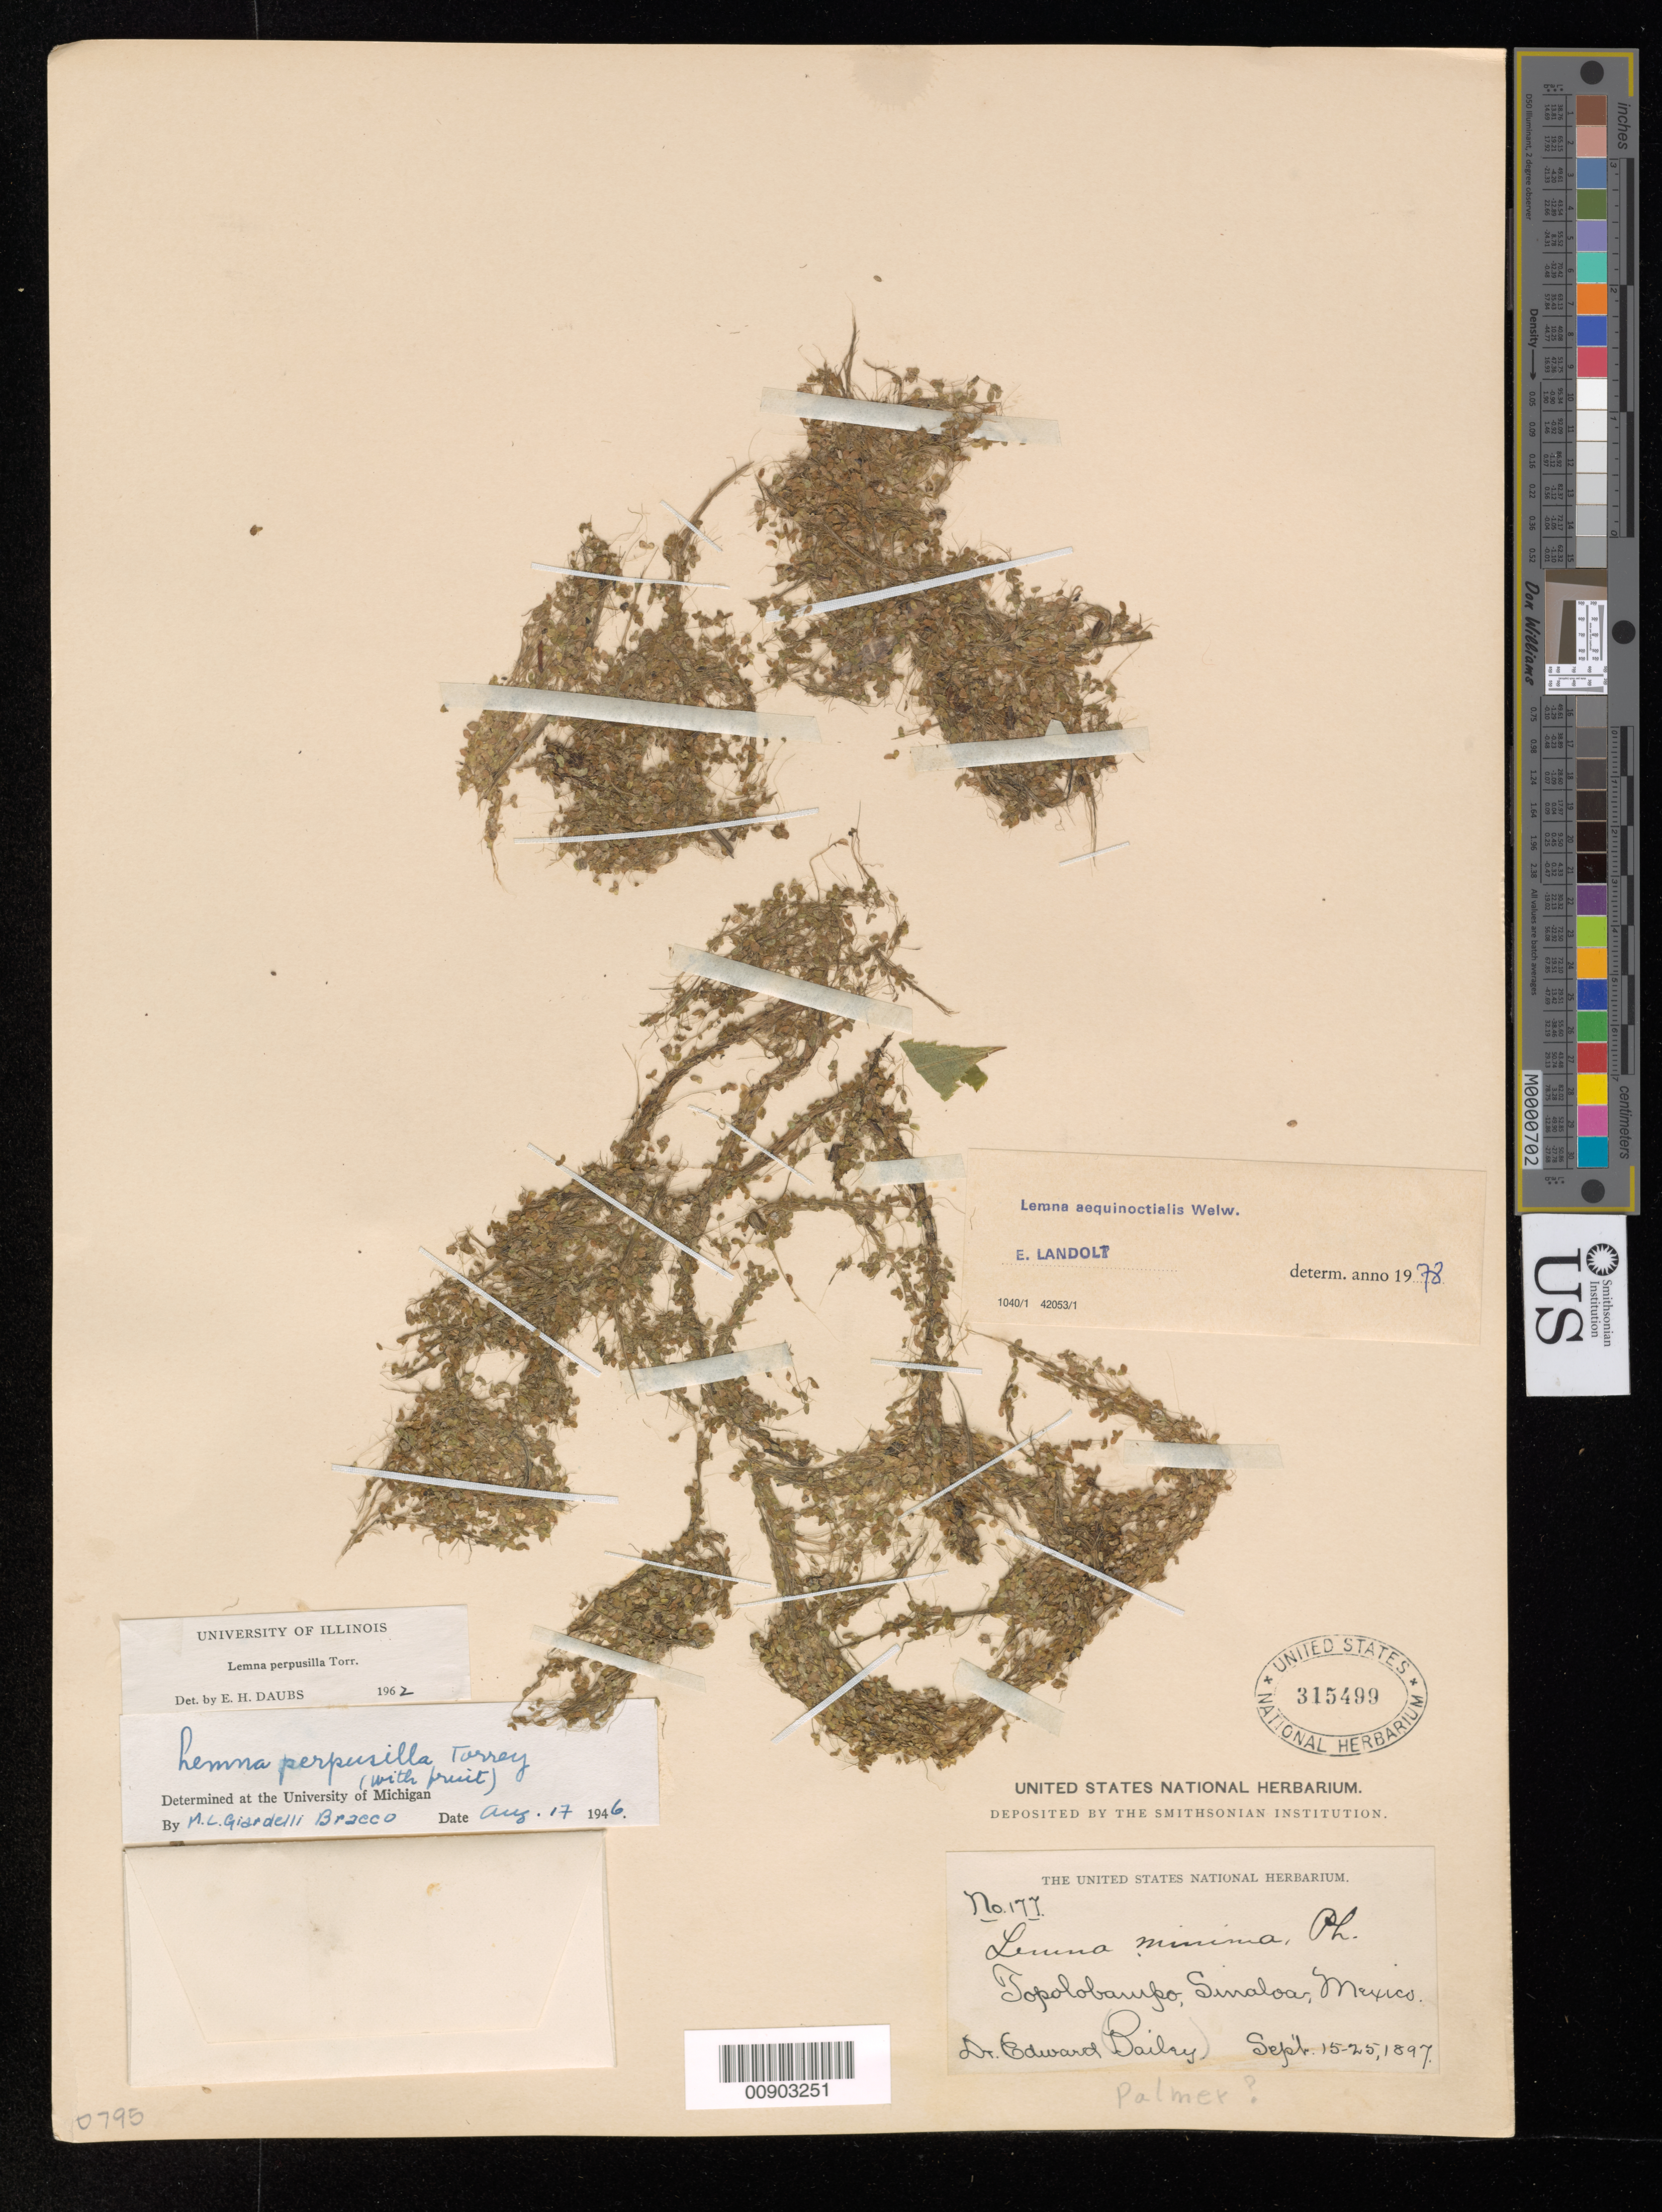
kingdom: Plantae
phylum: Tracheophyta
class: Liliopsida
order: Alismatales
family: Araceae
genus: Lemna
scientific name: Lemna aequinoctialis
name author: Welw.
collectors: E. Palmer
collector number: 177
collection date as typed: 15 Sep 1897 to 25 Sep 1897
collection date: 1897-09-15/1897-09-25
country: Mexico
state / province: Sinaloa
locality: Topolobampo, Sinaloa.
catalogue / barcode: US 315499